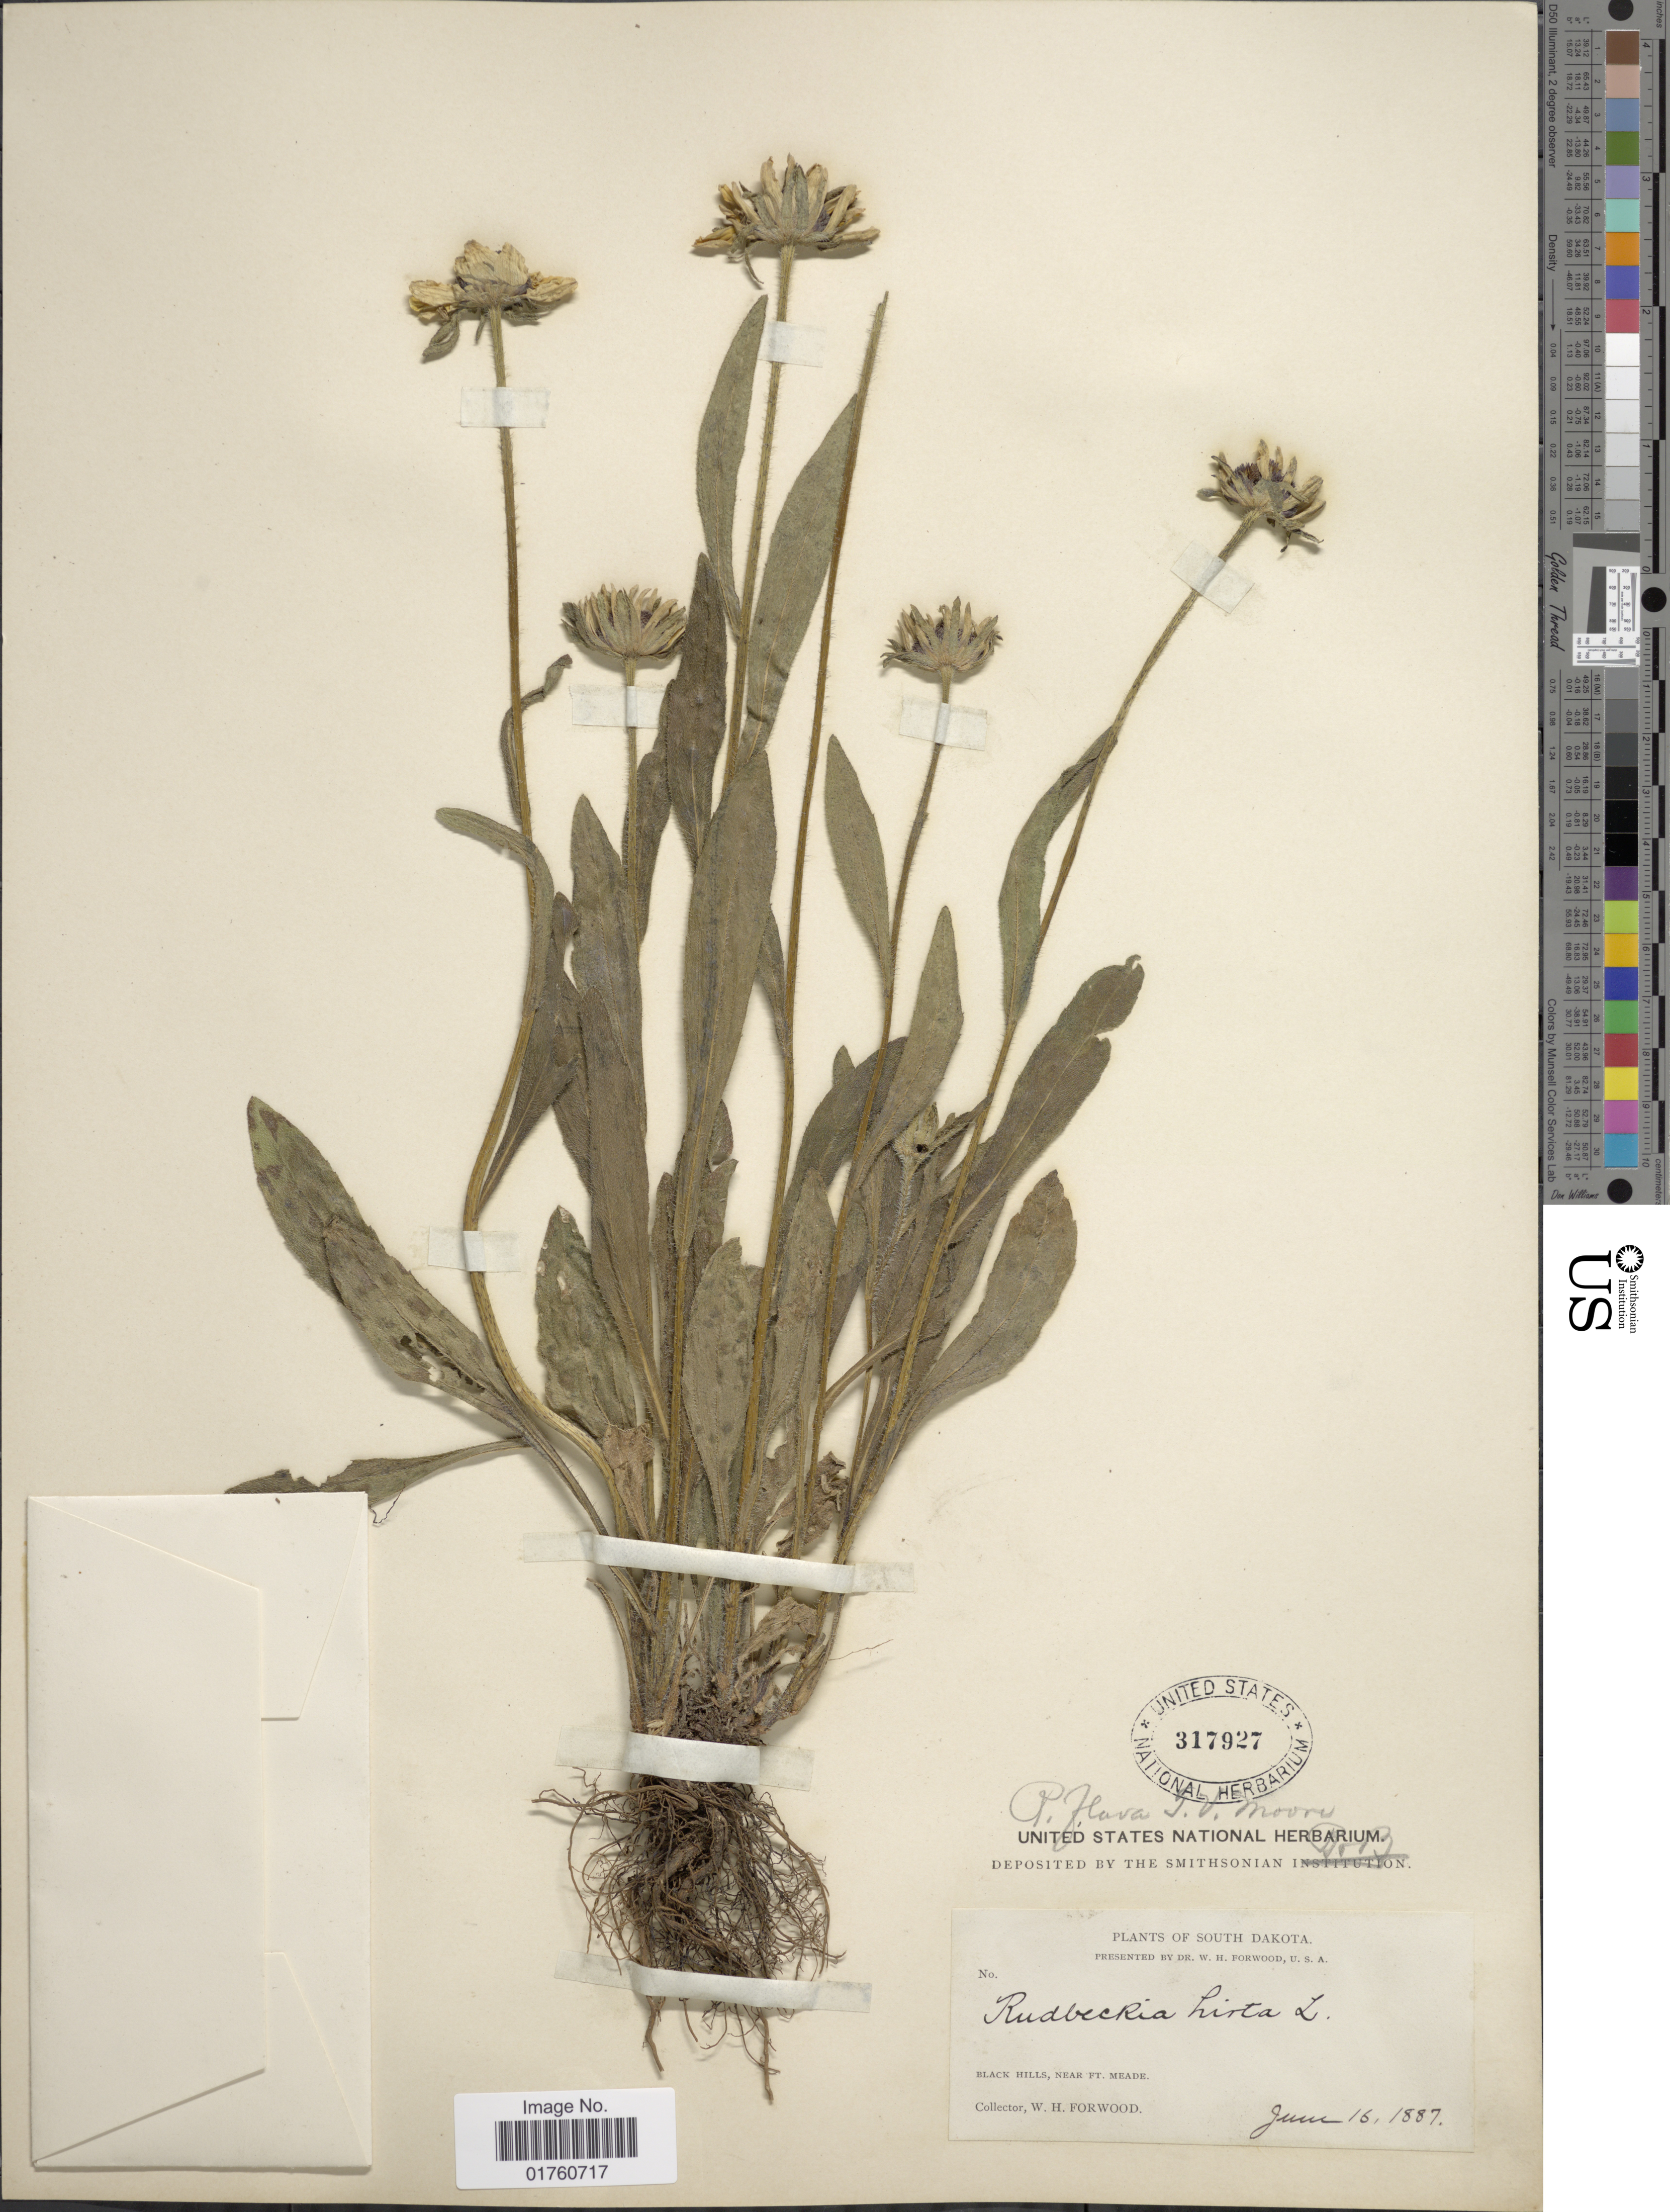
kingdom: Plantae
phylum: Tracheophyta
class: Magnoliopsida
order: Asterales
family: Asteraceae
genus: Rudbeckia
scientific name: Rudbeckia flava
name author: T.V. Moore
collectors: W. Forwood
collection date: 1887-06-16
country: United States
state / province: South Dakota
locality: Black Hills, near Ft Meade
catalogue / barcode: US 317927